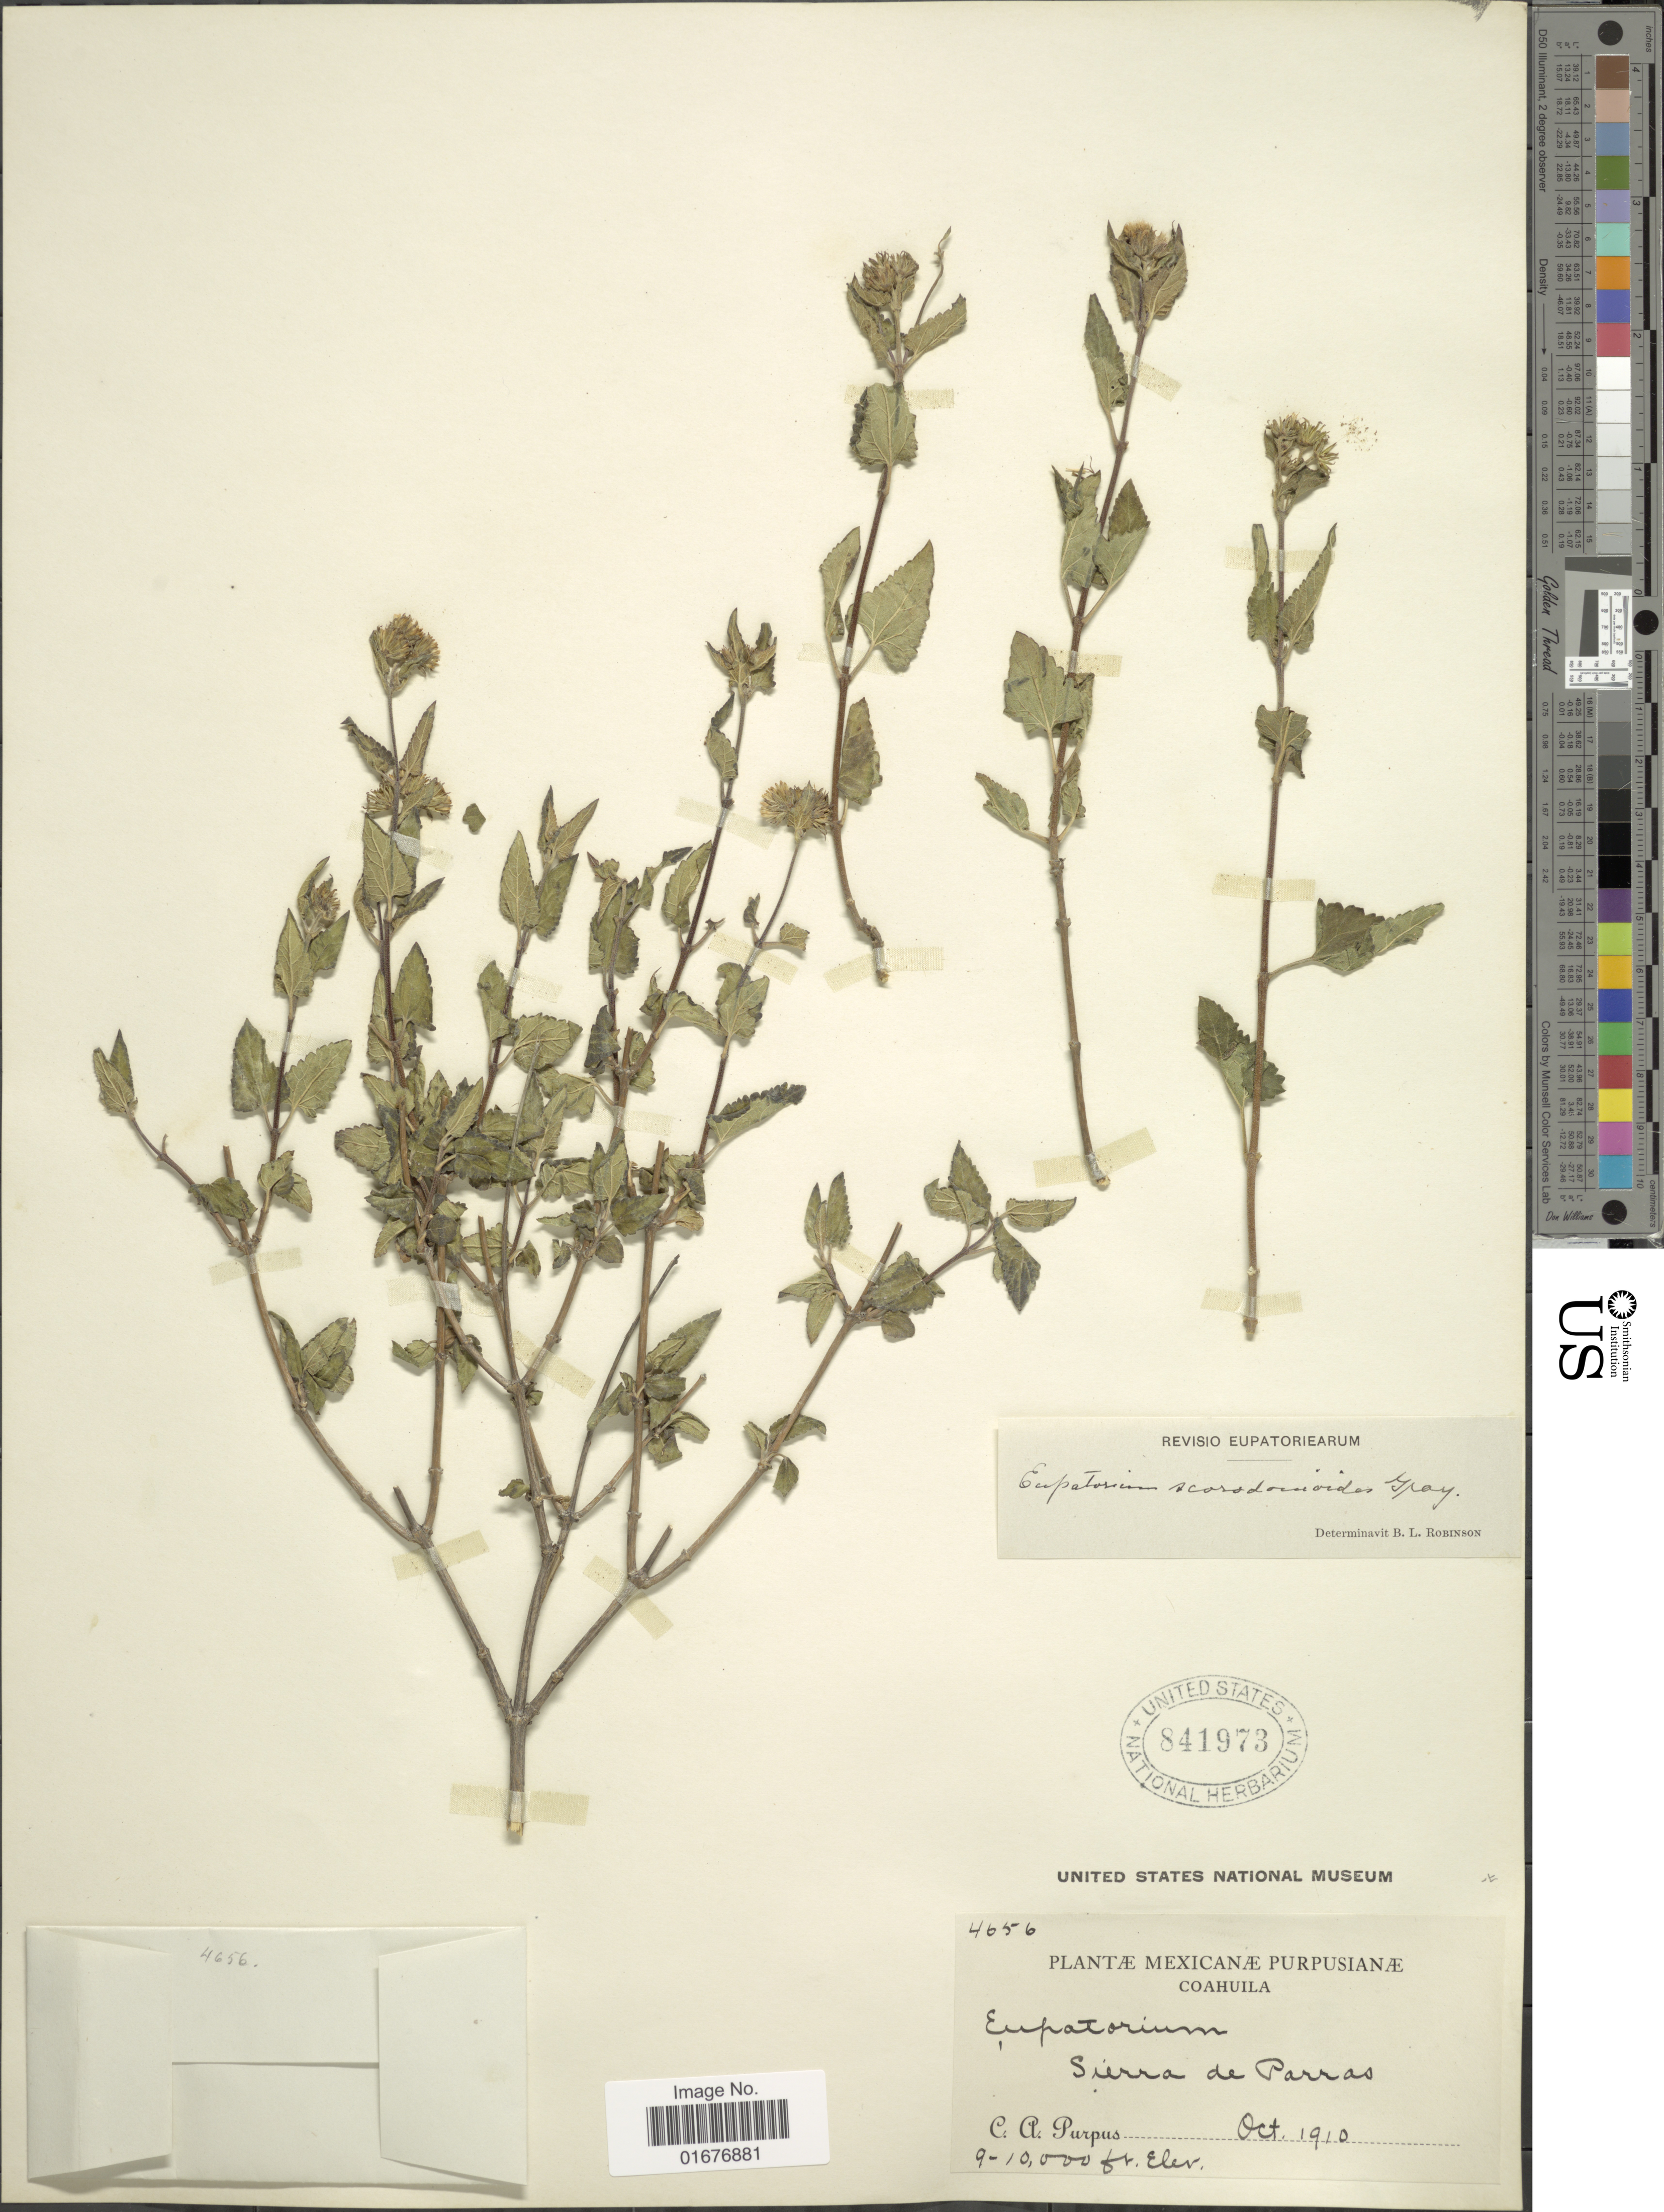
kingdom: Plantae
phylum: Tracheophyta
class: Magnoliopsida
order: Asterales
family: Asteraceae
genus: Ageratina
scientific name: Ageratina scorodonioides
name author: (A. Gray) R.M. King & H. Rob.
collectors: C. A. Purpus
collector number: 4656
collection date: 1910-10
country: Mexico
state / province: Coahuila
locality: Sierra de Parras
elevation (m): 2743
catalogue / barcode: US 841973